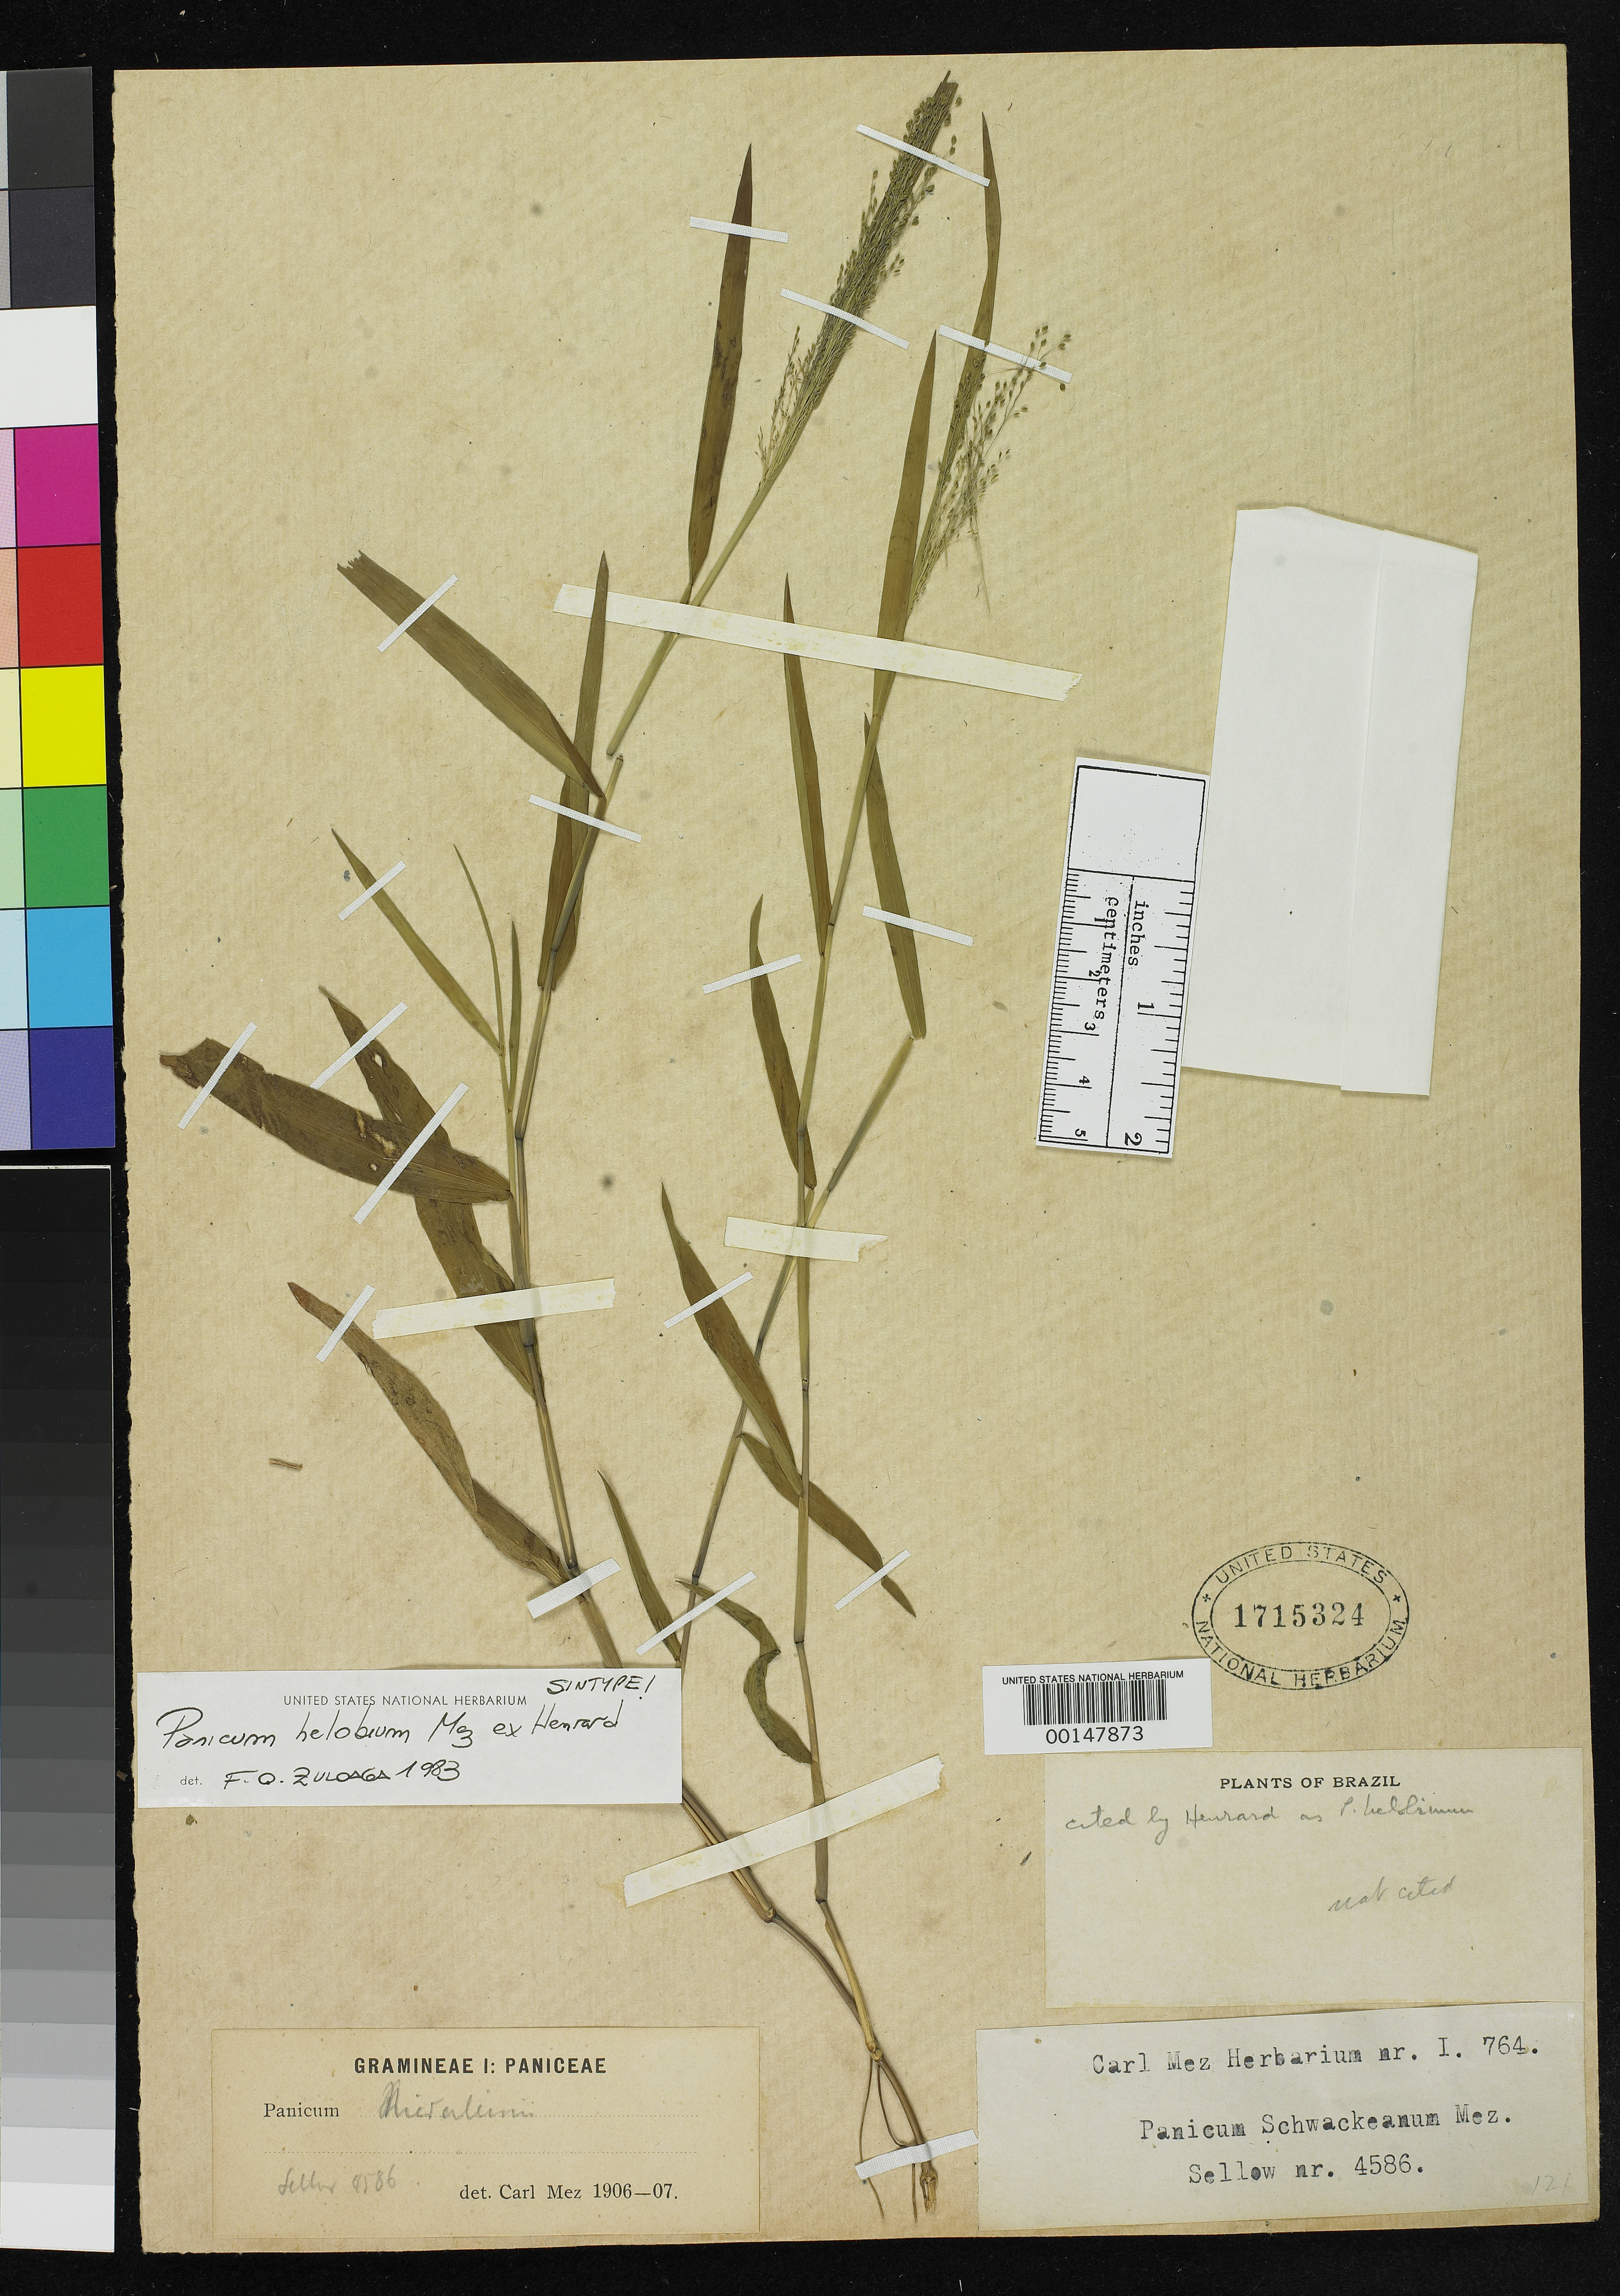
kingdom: Plantae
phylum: Tracheophyta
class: Liliopsida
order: Poales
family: Poaceae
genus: Panicum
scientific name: Panicum helobium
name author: Mez ex Henr.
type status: Syntype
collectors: F. Sellow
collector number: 4586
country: Brazil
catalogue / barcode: US 1715324